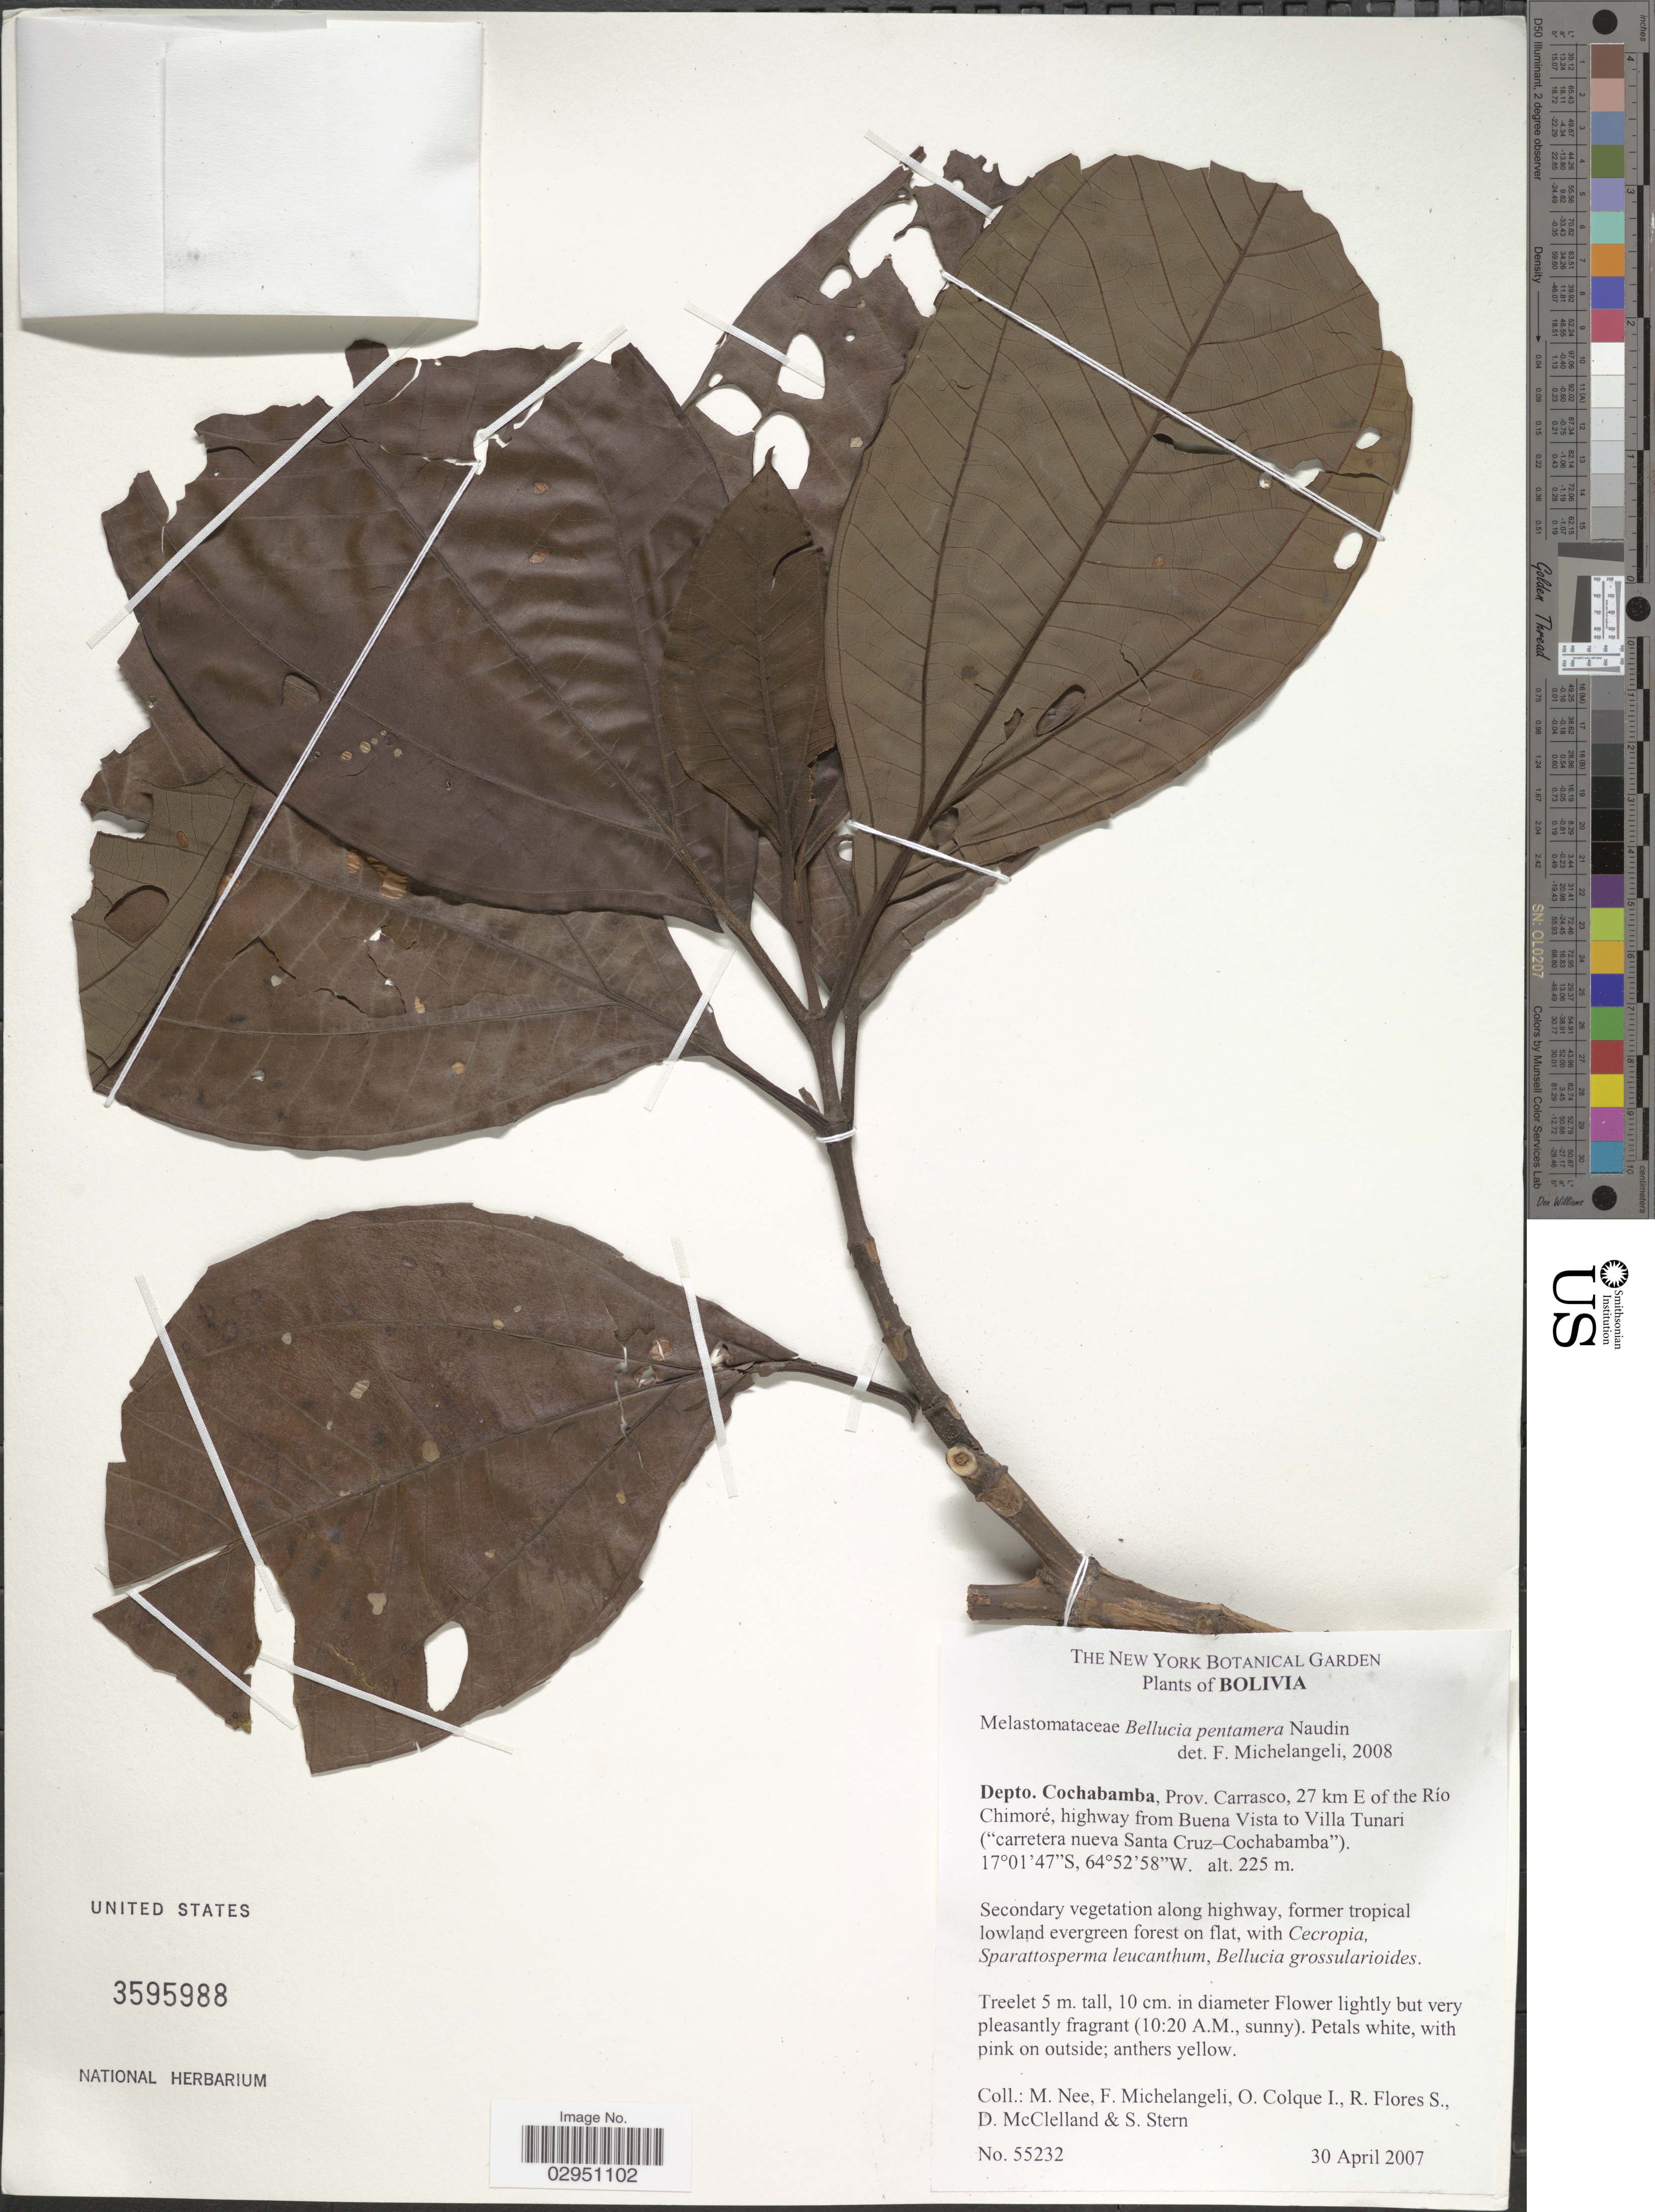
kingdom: Plantae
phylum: Tracheophyta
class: Magnoliopsida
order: Myrtales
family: Melastomataceae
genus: Bellucia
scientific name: Bellucia pentamera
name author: Naudin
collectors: M. Nee, F. Michelangeli, O. Colque, R. Flores S. & et al.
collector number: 55232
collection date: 2007-04-30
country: Bolivia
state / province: Cochabamba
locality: Depto. Cochabamba, Prov. Carrasco, 27 km E of the Río Chimoré, highway from Buena Vista to Villa Tunari ("carretera nueva Santa Cruz-Cochabamba").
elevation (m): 225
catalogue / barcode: US 3595988